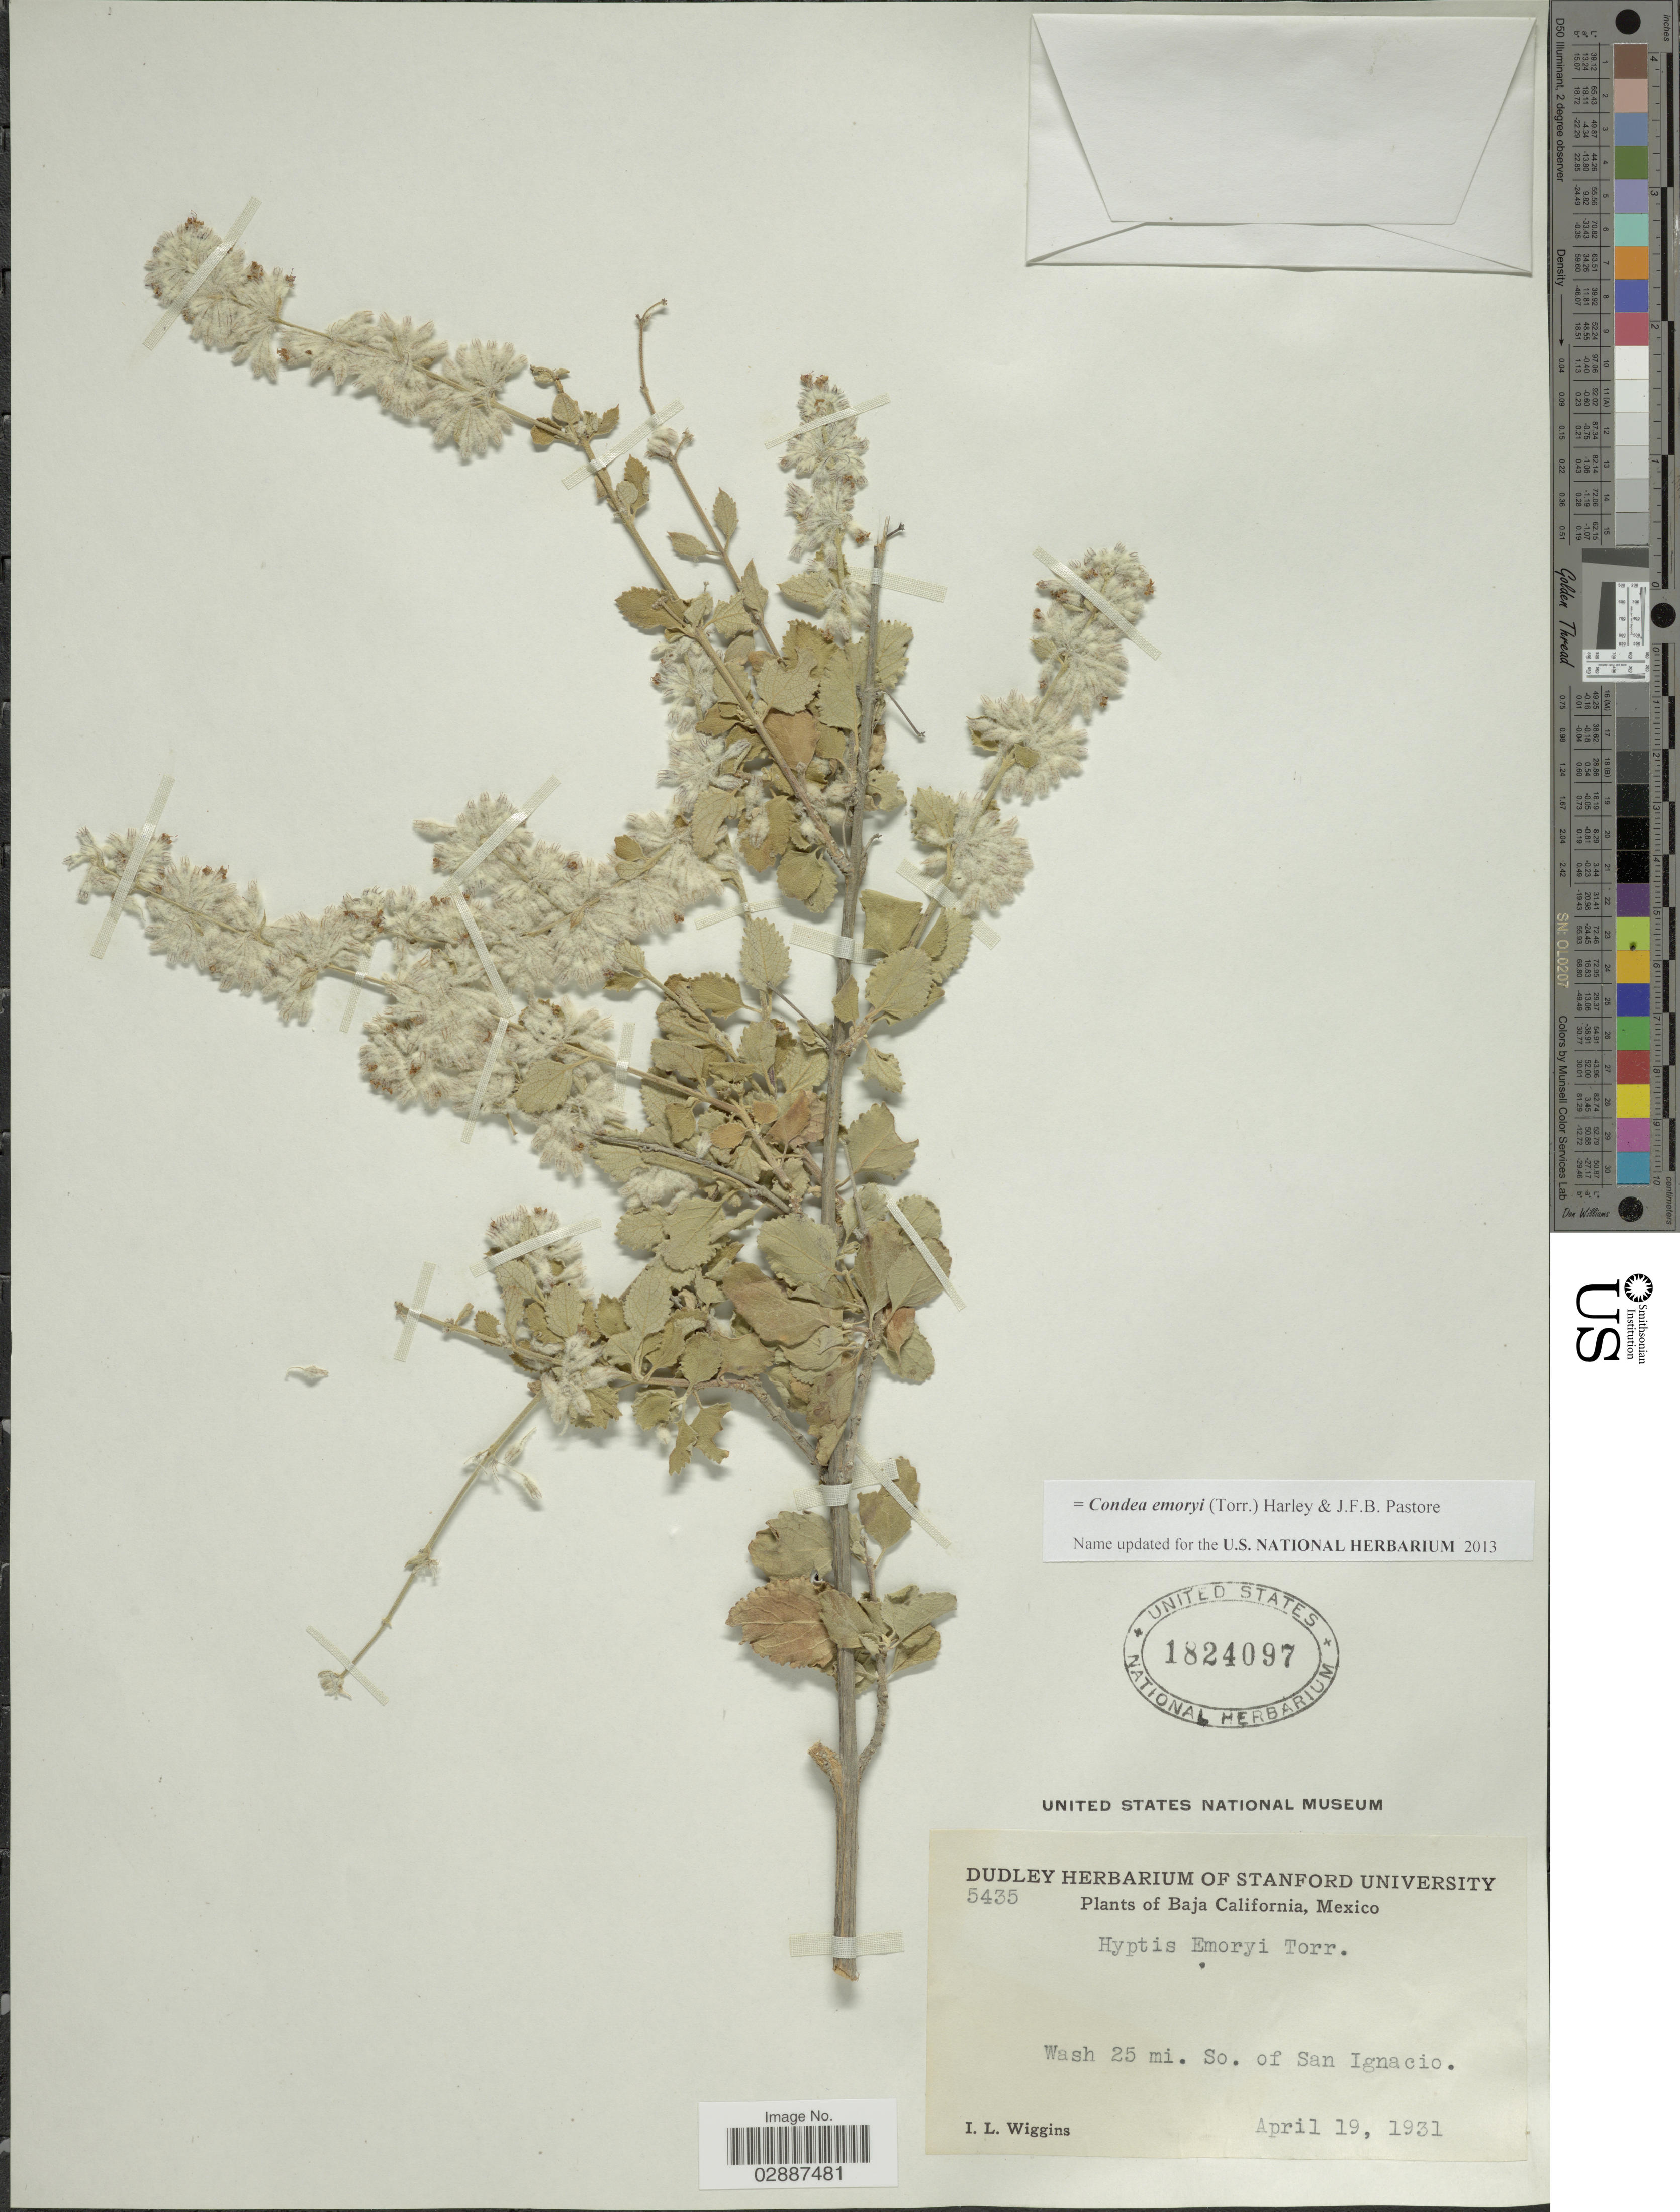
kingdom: Plantae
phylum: Tracheophyta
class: Magnoliopsida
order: Lamiales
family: Lamiaceae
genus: Condea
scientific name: Condea emoryi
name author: (Torr.) Harley & J.F.B. Pastore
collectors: I. L. Wiggins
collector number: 5435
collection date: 1931-04-19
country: Mexico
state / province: Baja California Sur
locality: Wash 25 mi. So. of San Ignacio.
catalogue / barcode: US 1824097